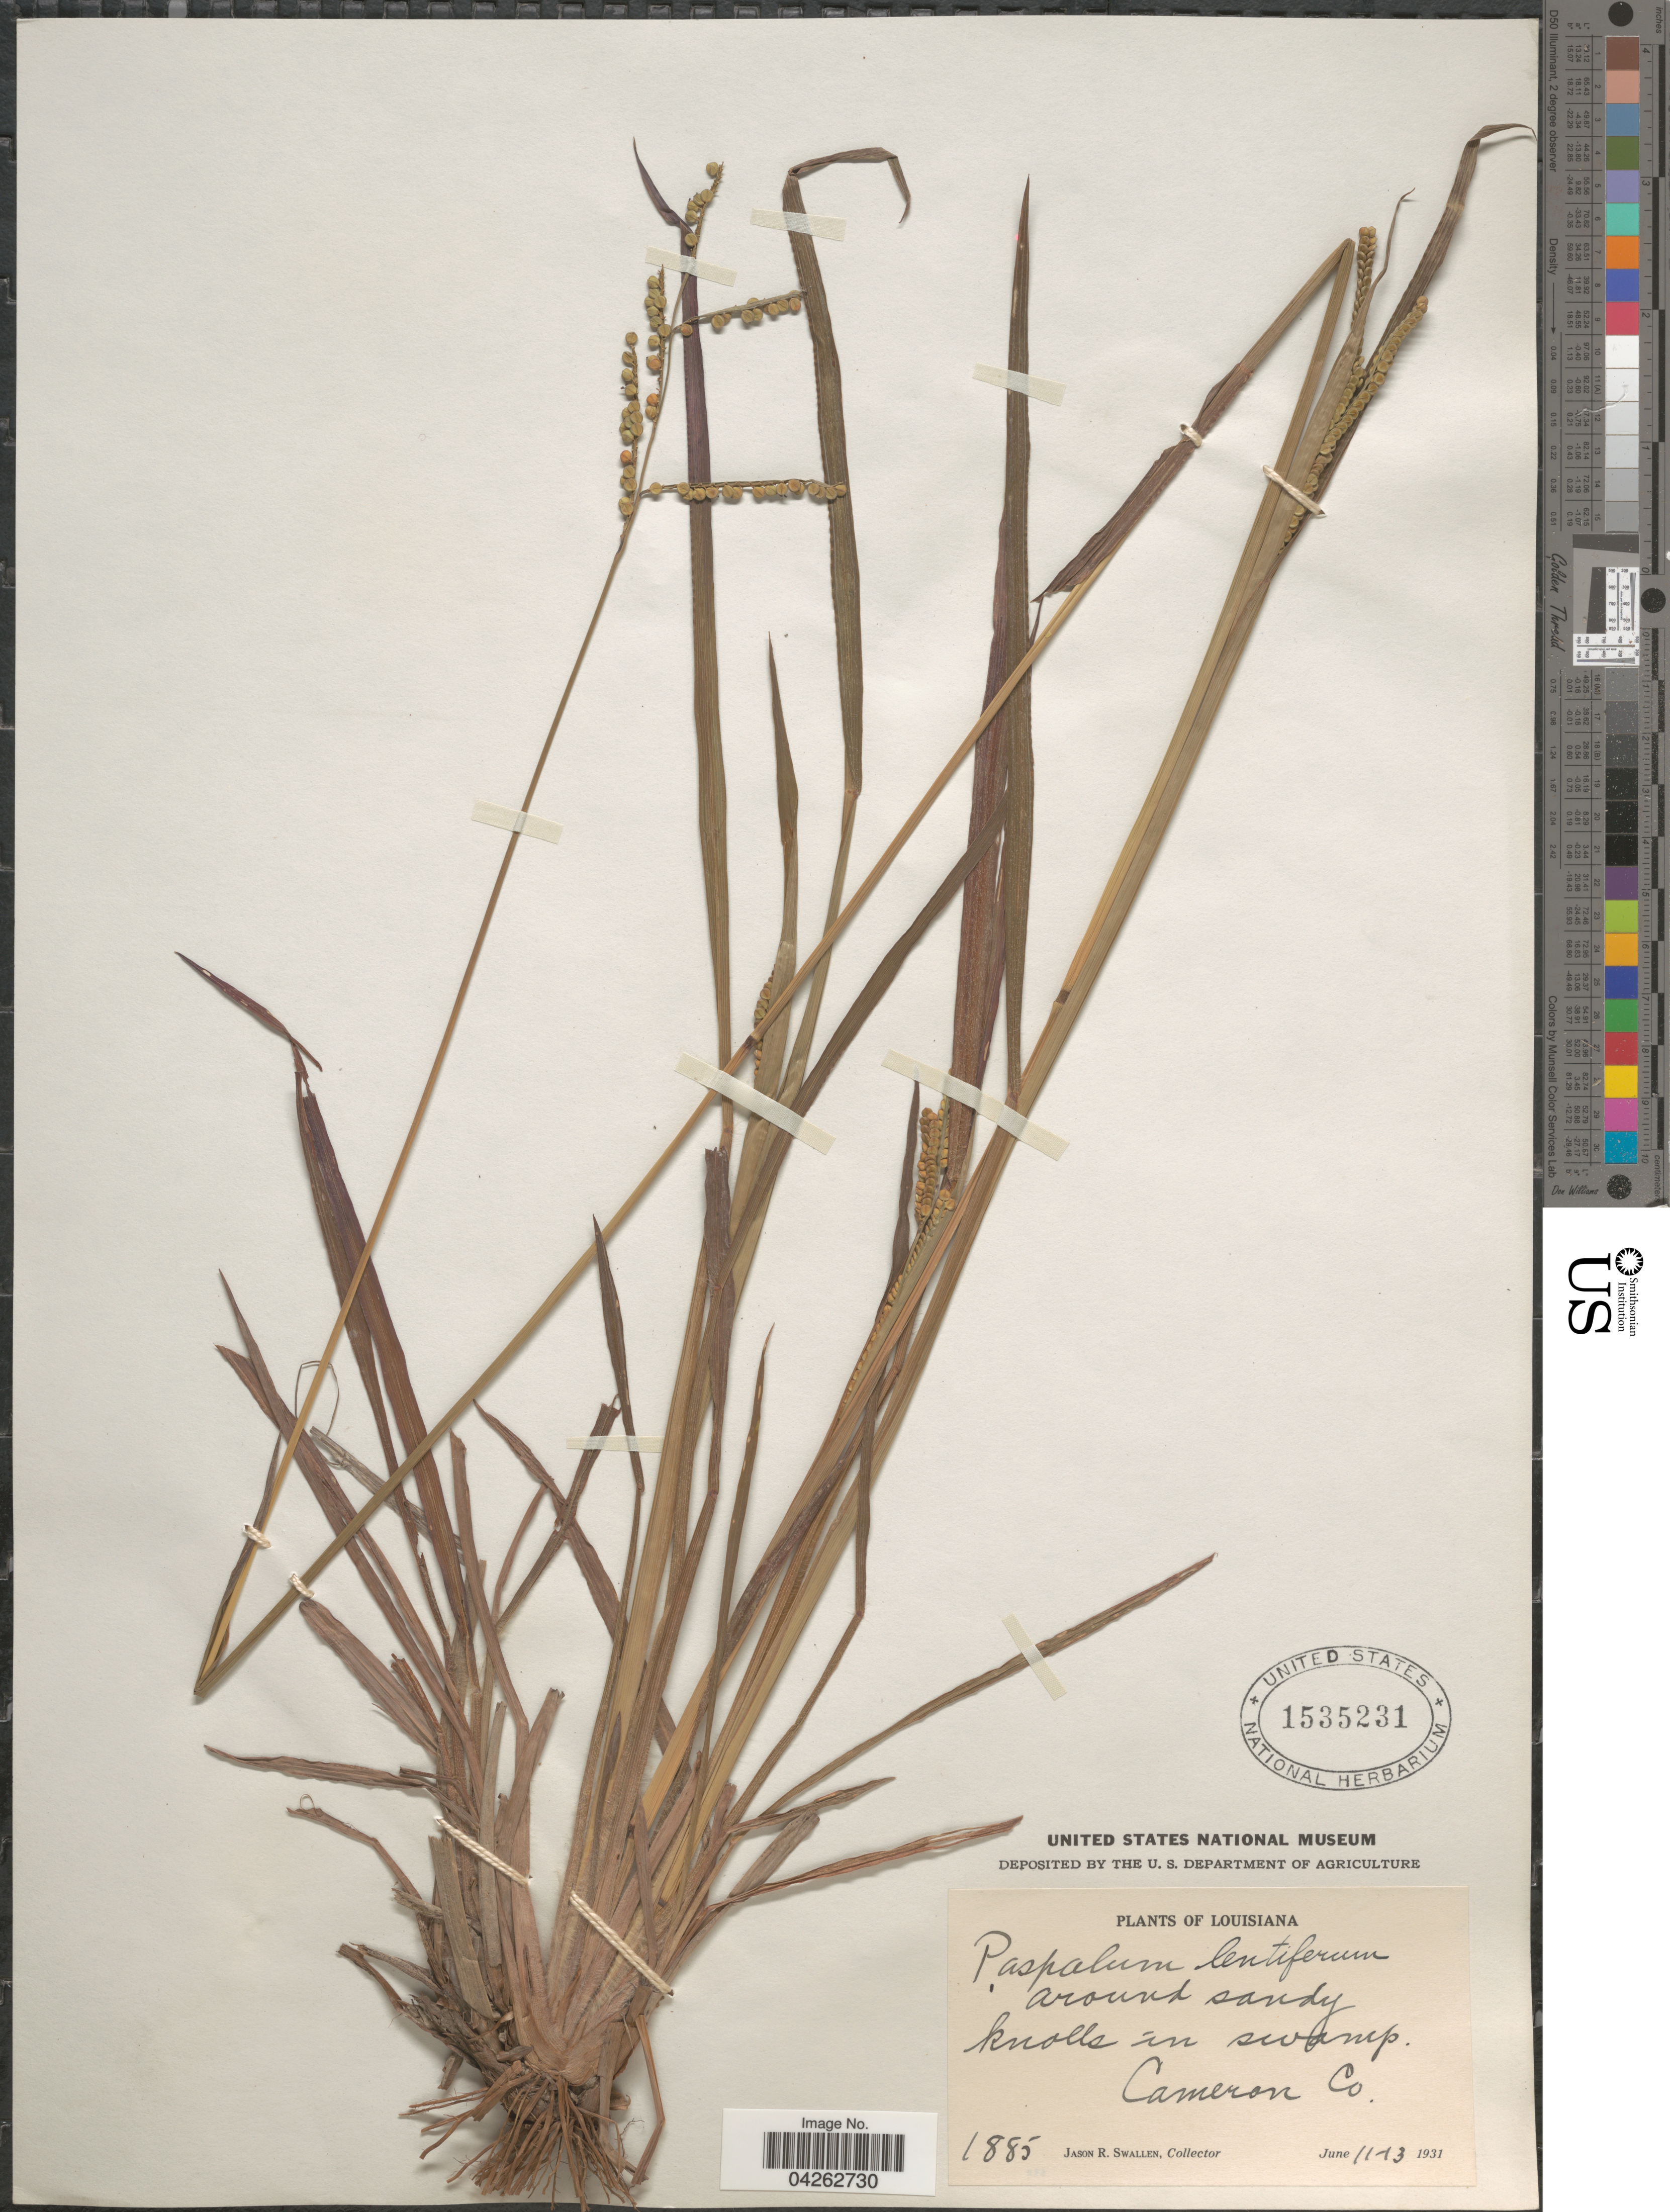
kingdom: Plantae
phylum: Tracheophyta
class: Liliopsida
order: Poales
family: Poaceae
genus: Paspalum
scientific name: Paspalum lentiferum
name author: Lam.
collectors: J. R. Swallen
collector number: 1885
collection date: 1931-06-11/1931-06-13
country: United States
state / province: Louisiana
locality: Around sandy knolls in swamp. Cameron Co.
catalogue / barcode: US 1535231